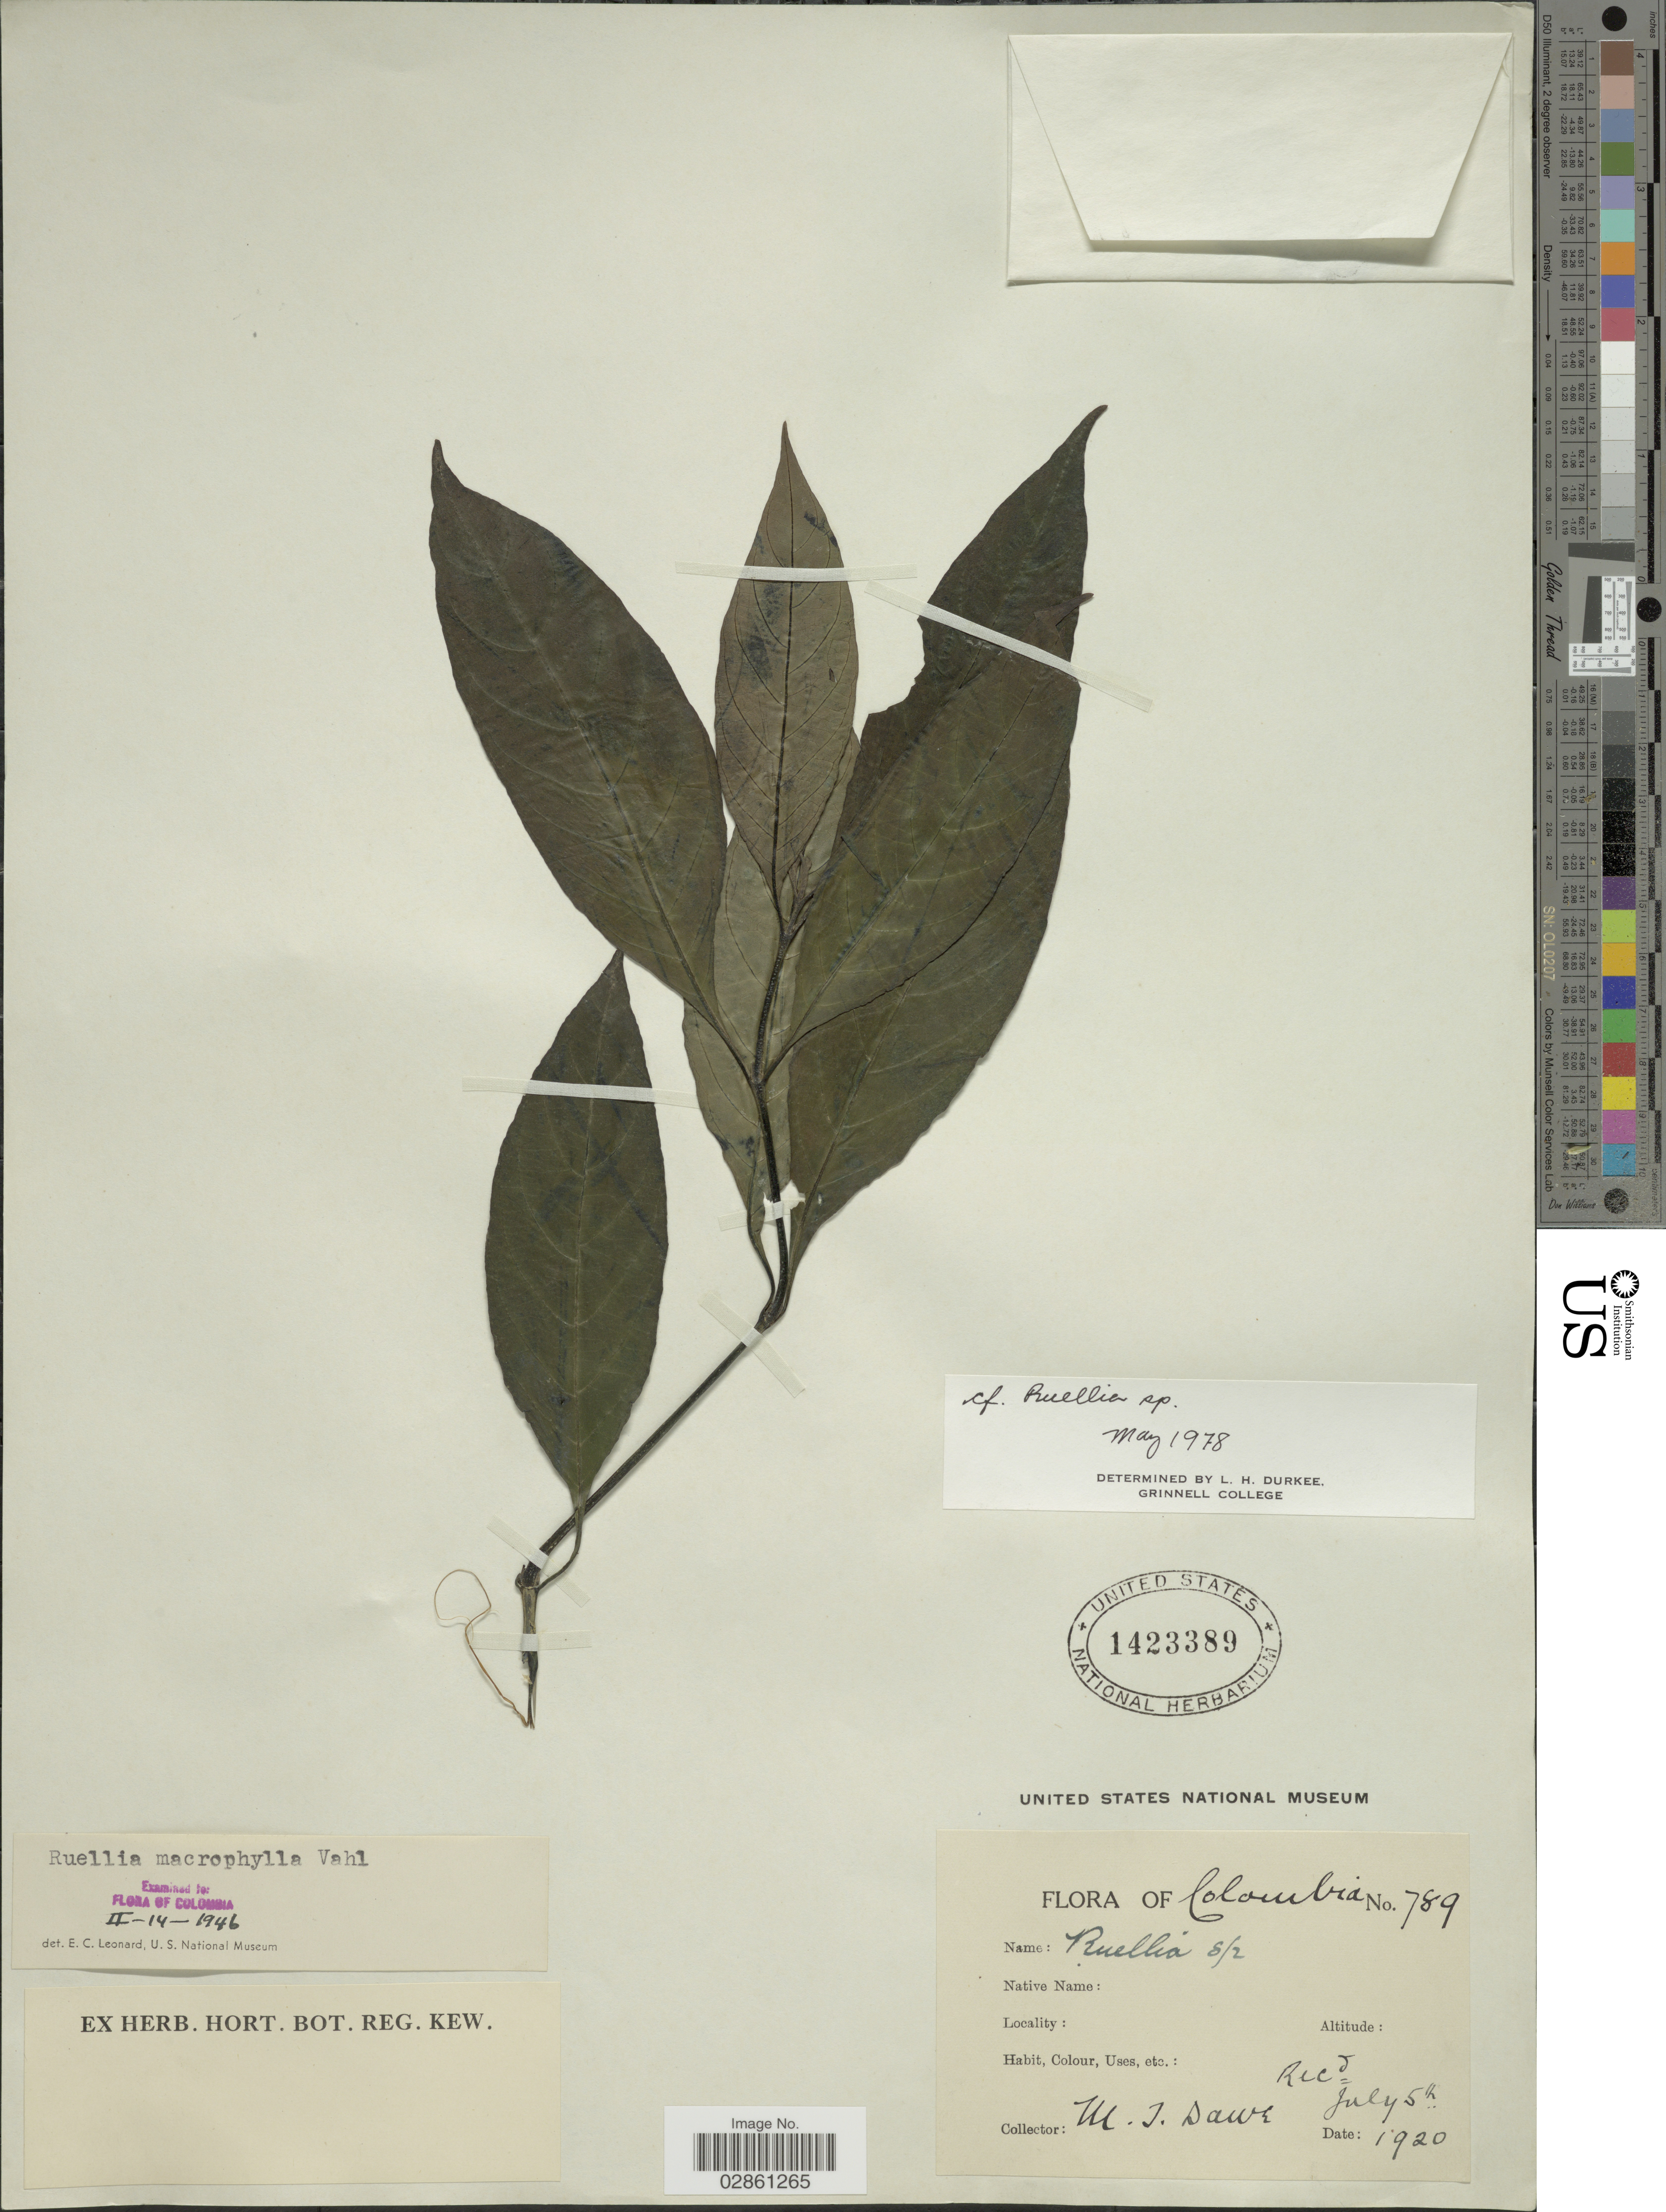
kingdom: Plantae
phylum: Tracheophyta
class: Magnoliopsida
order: Lamiales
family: Acanthaceae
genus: Ruellia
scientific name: Ruellia macrophylla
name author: Vahl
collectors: M. T. Dawe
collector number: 789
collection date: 1920-07-05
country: Colombia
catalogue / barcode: US 1423389